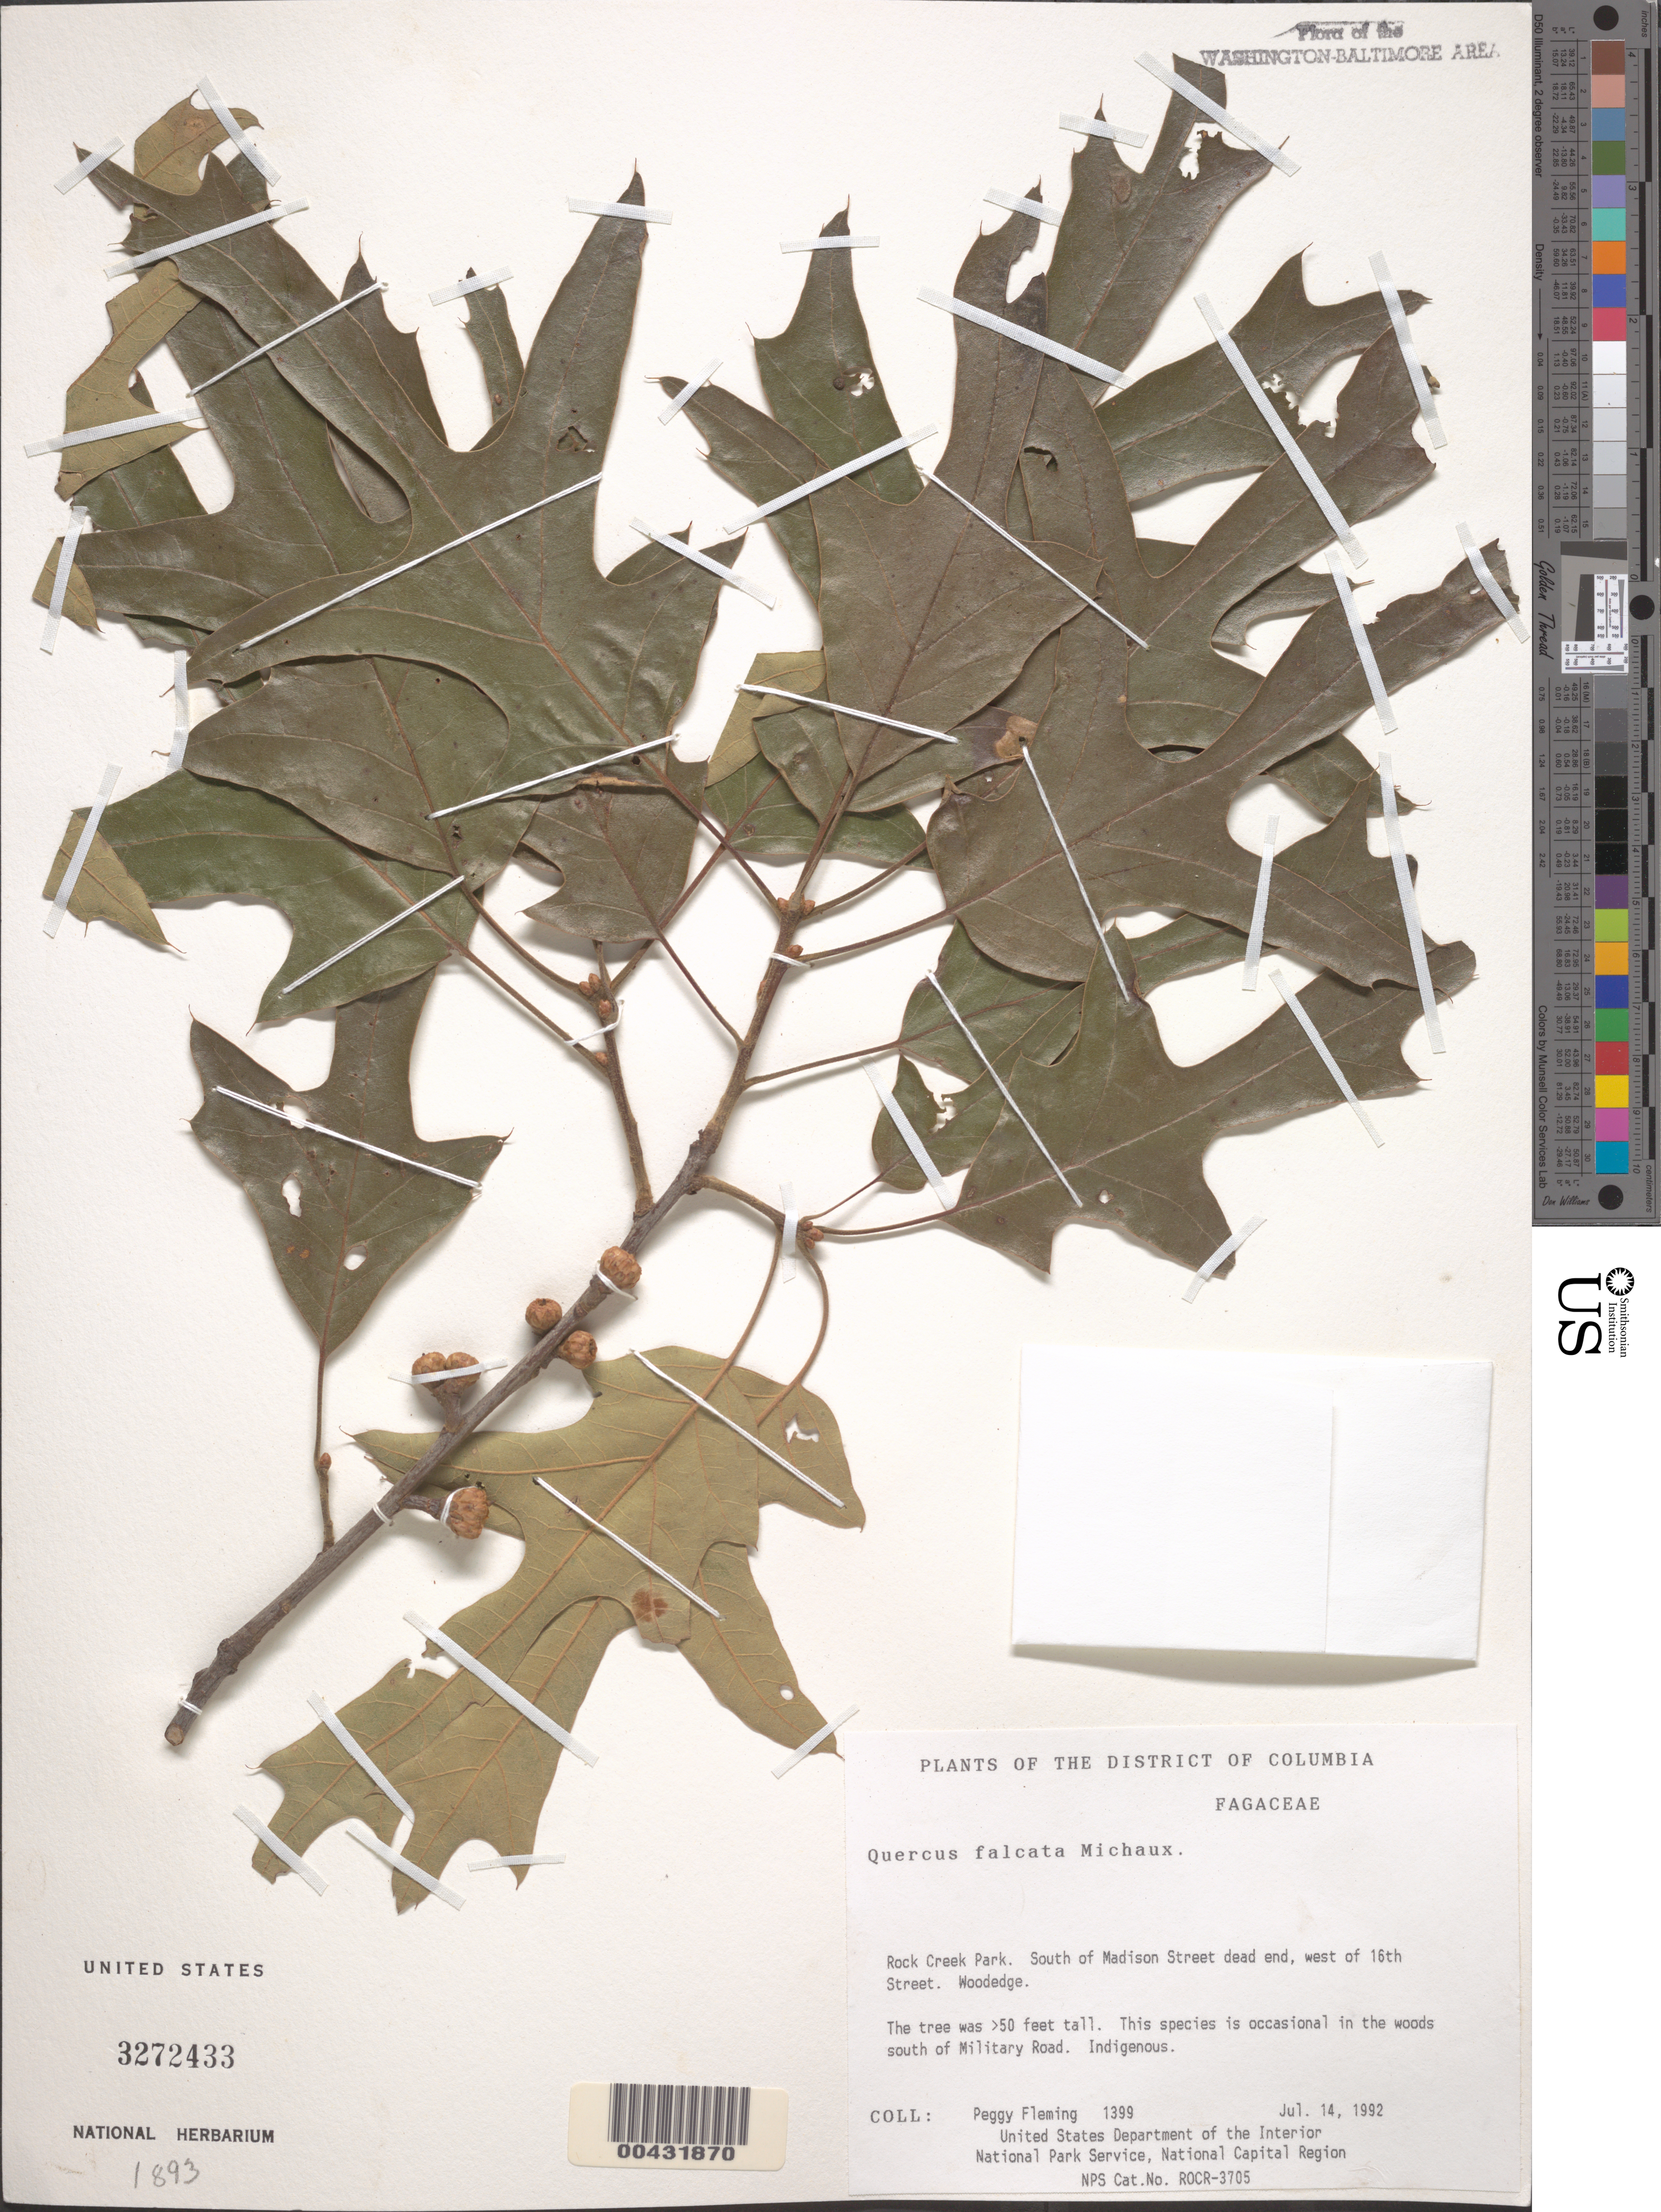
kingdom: Plantae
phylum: Tracheophyta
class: Magnoliopsida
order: Fagales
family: Fagaceae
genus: Quercus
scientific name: Quercus falcata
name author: Michx.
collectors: P. Fleming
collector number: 1399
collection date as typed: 14 Jul 1992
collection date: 1992-07-14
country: United States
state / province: District of Columbia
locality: Rock Creek Park, S of Madison Street dead end, W of 16th Street Rock Creek Park and vicinity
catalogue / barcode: US 3272433